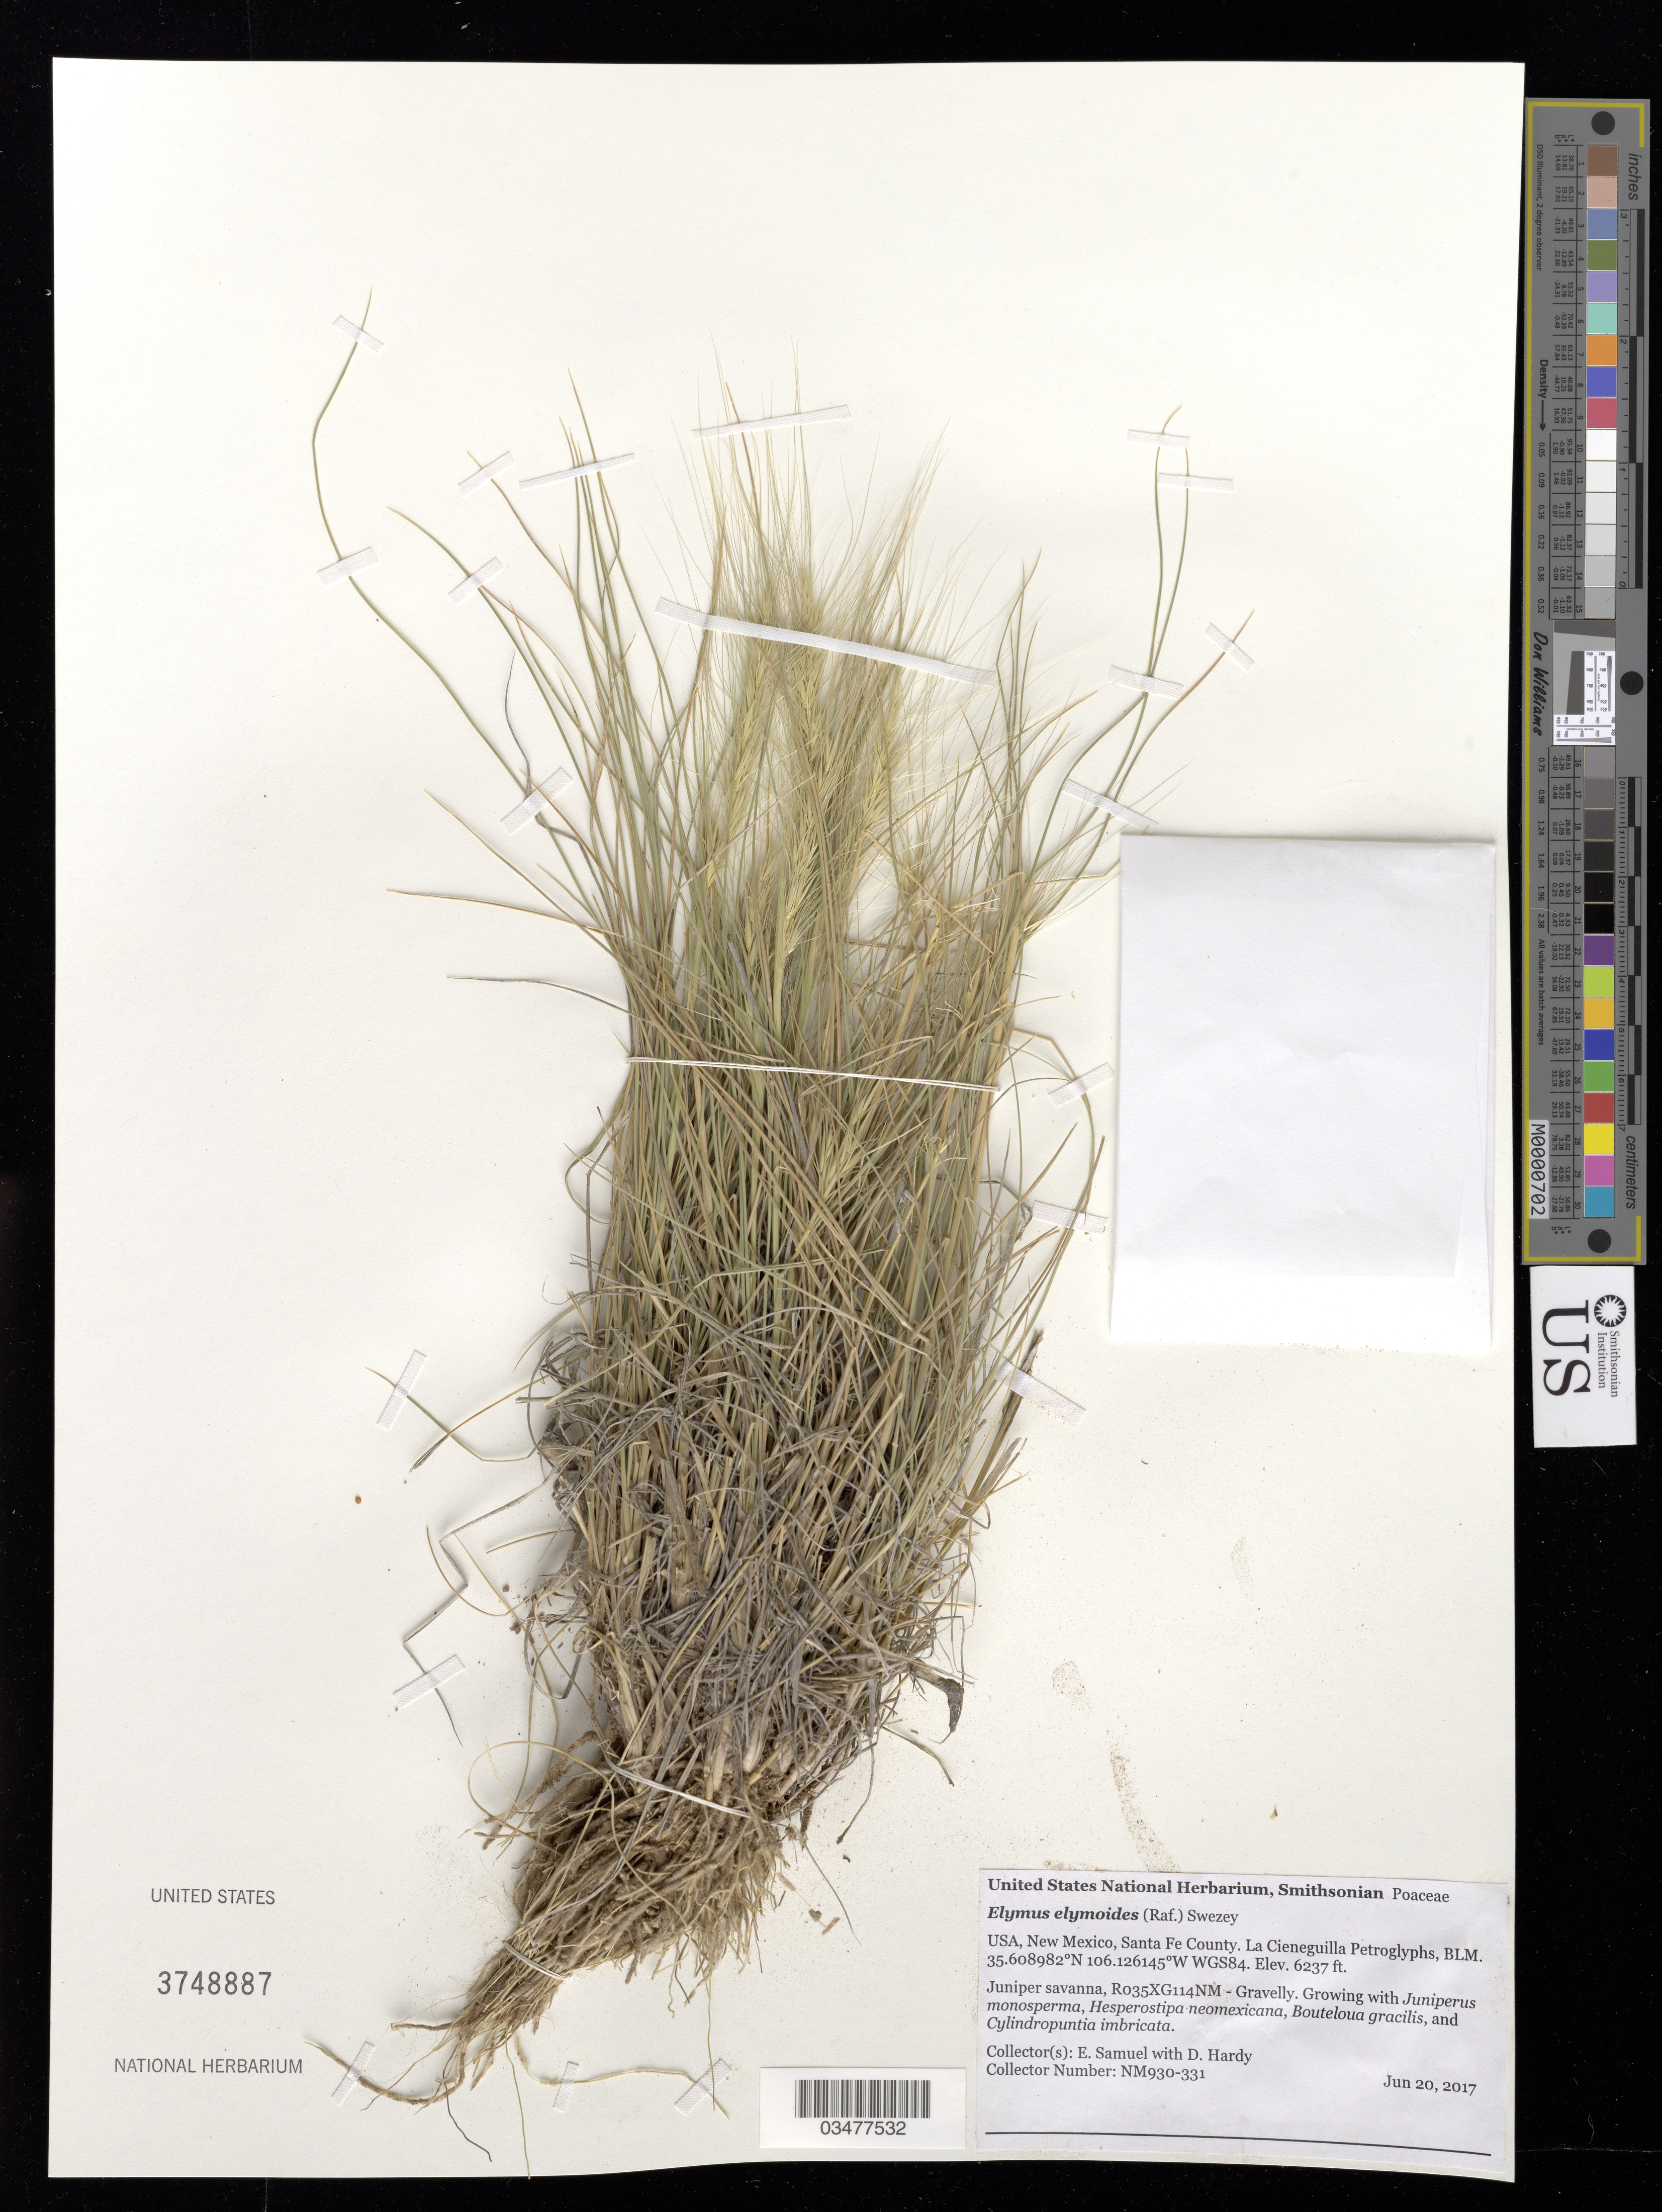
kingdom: Plantae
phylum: Tracheophyta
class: Liliopsida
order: Poales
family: Poaceae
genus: Elymus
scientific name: Elymus elymoides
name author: (Raf.) Swezey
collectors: E. Samuel & D. Hardy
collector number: NM930-331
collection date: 2017-06-20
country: United States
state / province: New Mexico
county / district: Santa Fe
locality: BLM, La Cieneguilla Petroglyphs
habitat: R035XG114NM - Gravelly. Juniper savanna.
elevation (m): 1901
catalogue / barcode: US 3748887